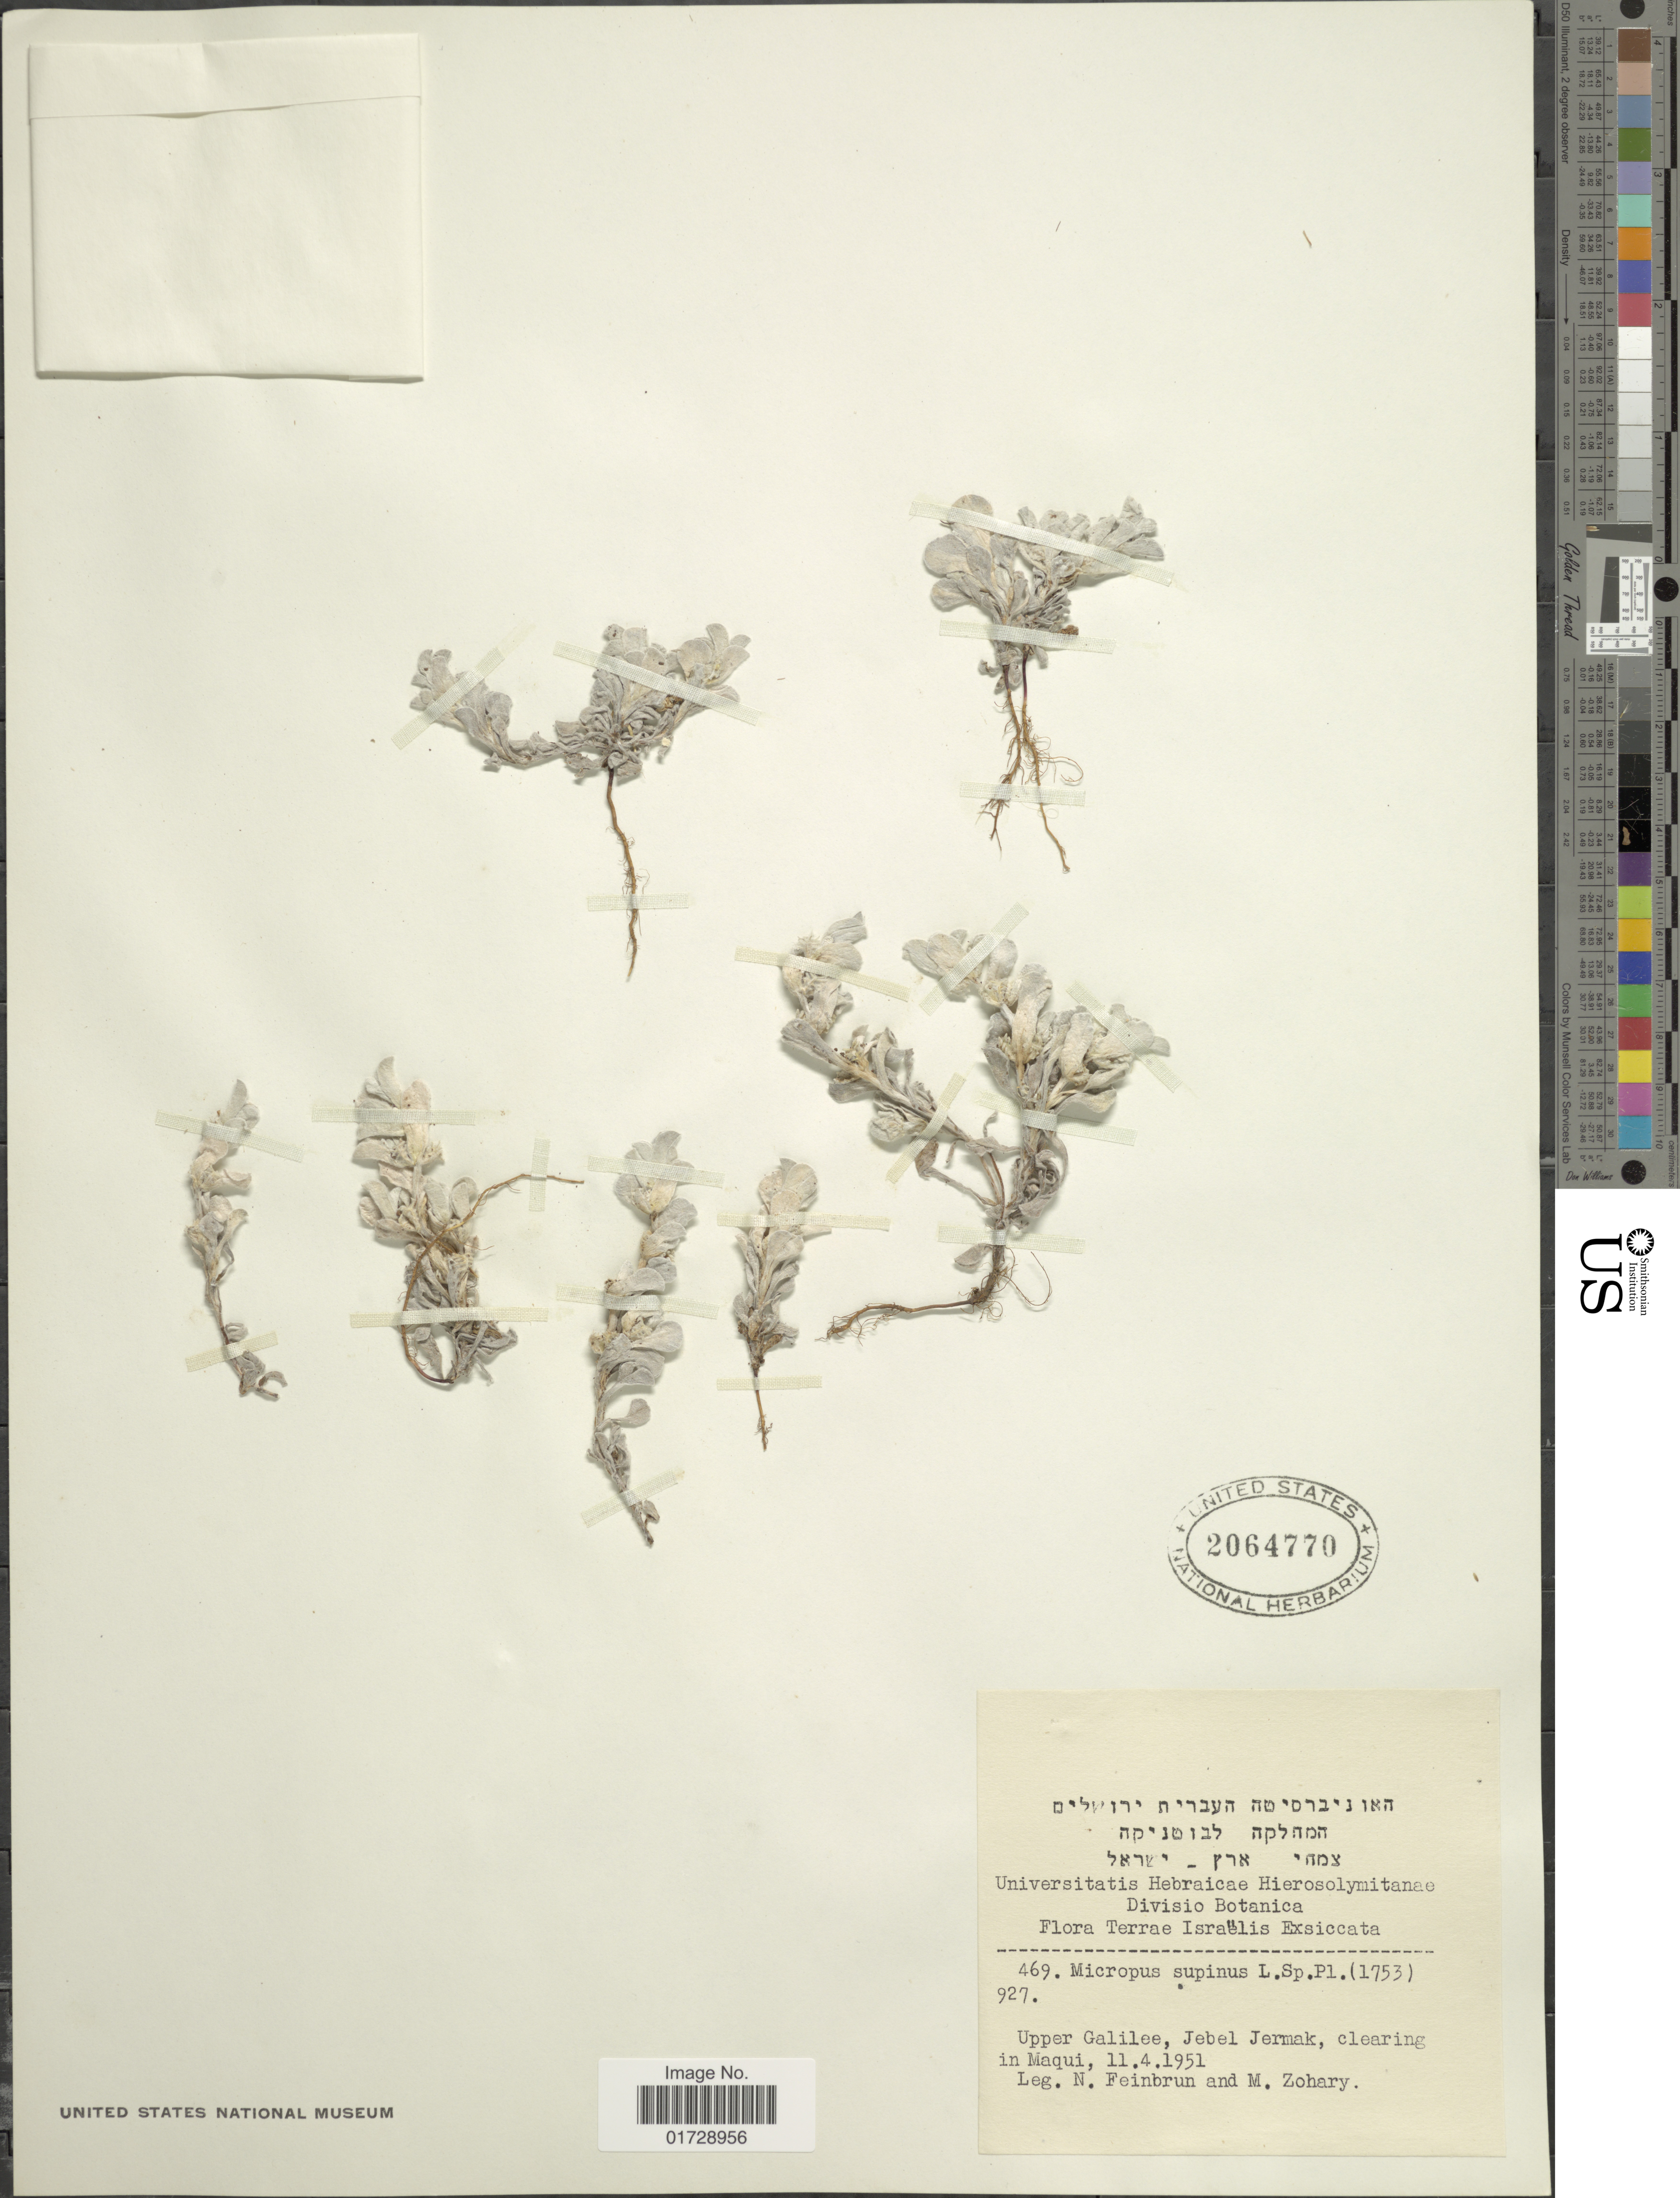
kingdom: Plantae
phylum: Tracheophyta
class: Magnoliopsida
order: Asterales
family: Asteraceae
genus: Micropus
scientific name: Micropus supinus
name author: L.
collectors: N. Feinbrun & M. Zohary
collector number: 469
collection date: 1951-04-11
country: Israel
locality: Upper Galilee. Jebel Jermak, clearing in Maqui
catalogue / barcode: US 2064770